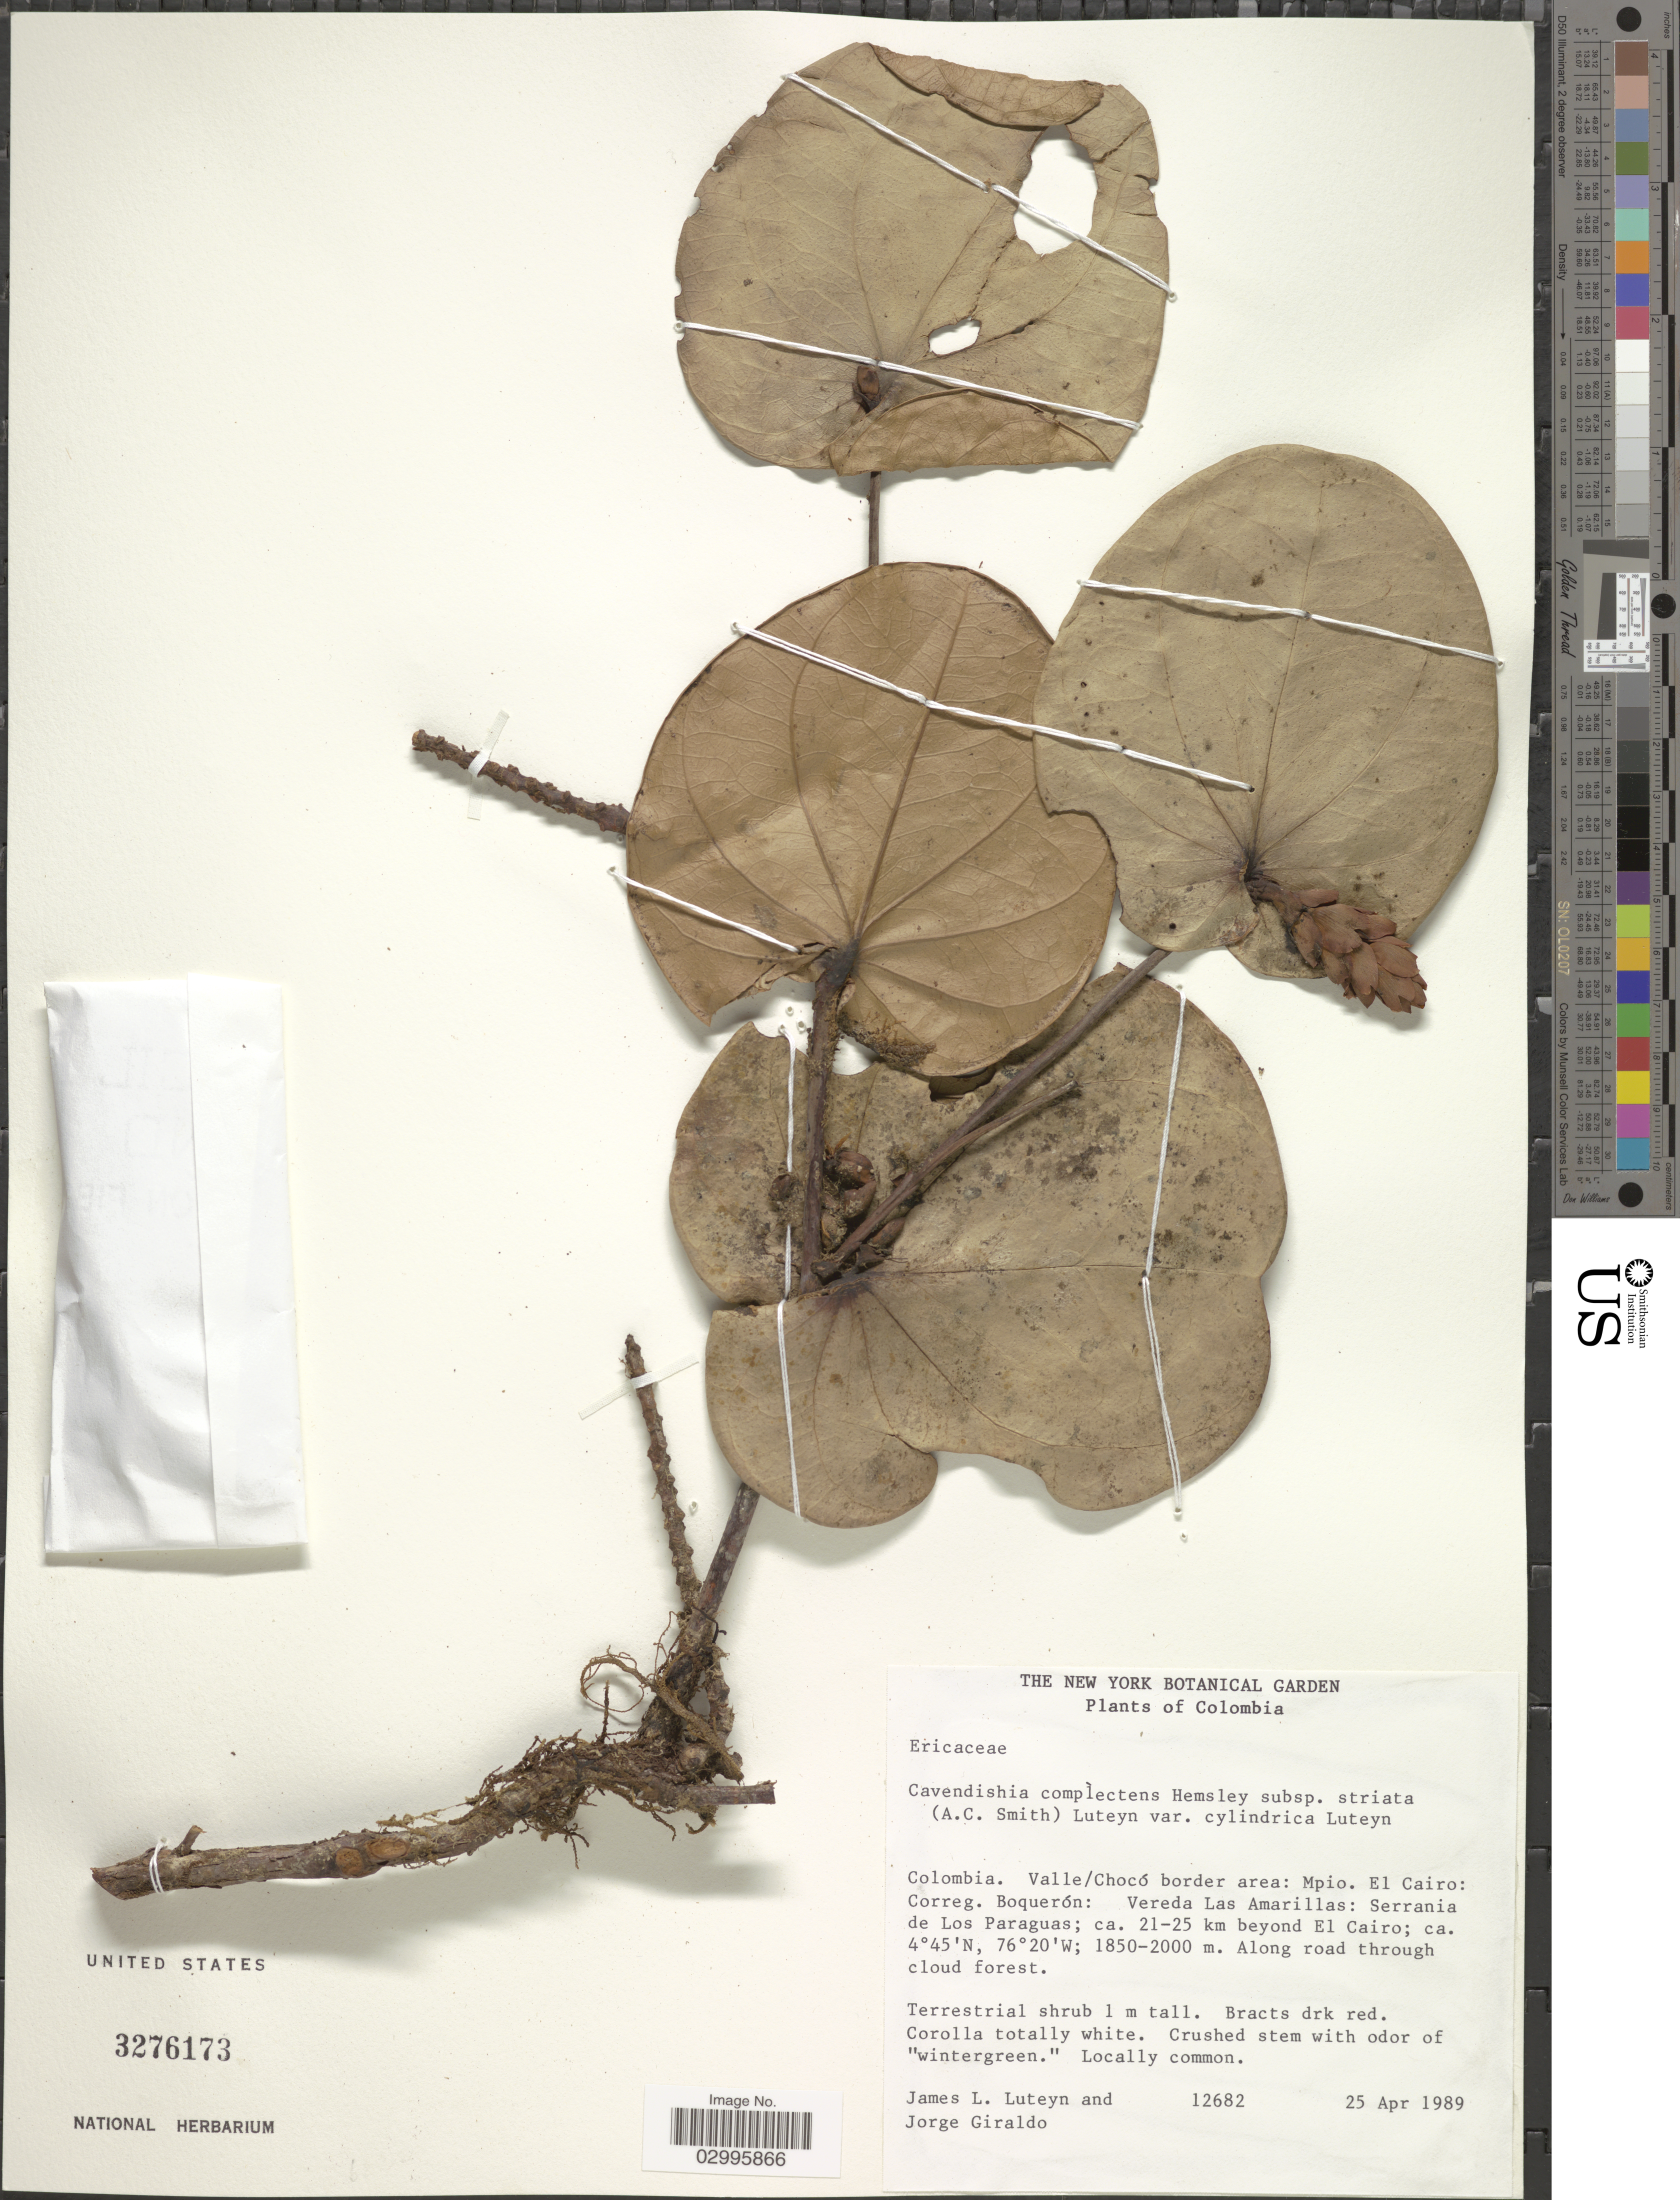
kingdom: Plantae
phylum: Tracheophyta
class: Magnoliopsida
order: Ericales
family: Ericaceae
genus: Cavendishia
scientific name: Cavendishia complectens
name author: Hemsl.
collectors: J. Luteyn & J. Giraldo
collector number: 12682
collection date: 1989-04-25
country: Colombia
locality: Valle/ Chocó border area: Mpio. El Cairo: Correg. Boquerón: Vereda Las Amarillas: Serrania de Los Paraguas; ca. 21-25 km beyond El Cairo.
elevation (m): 1850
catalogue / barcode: US 3276173